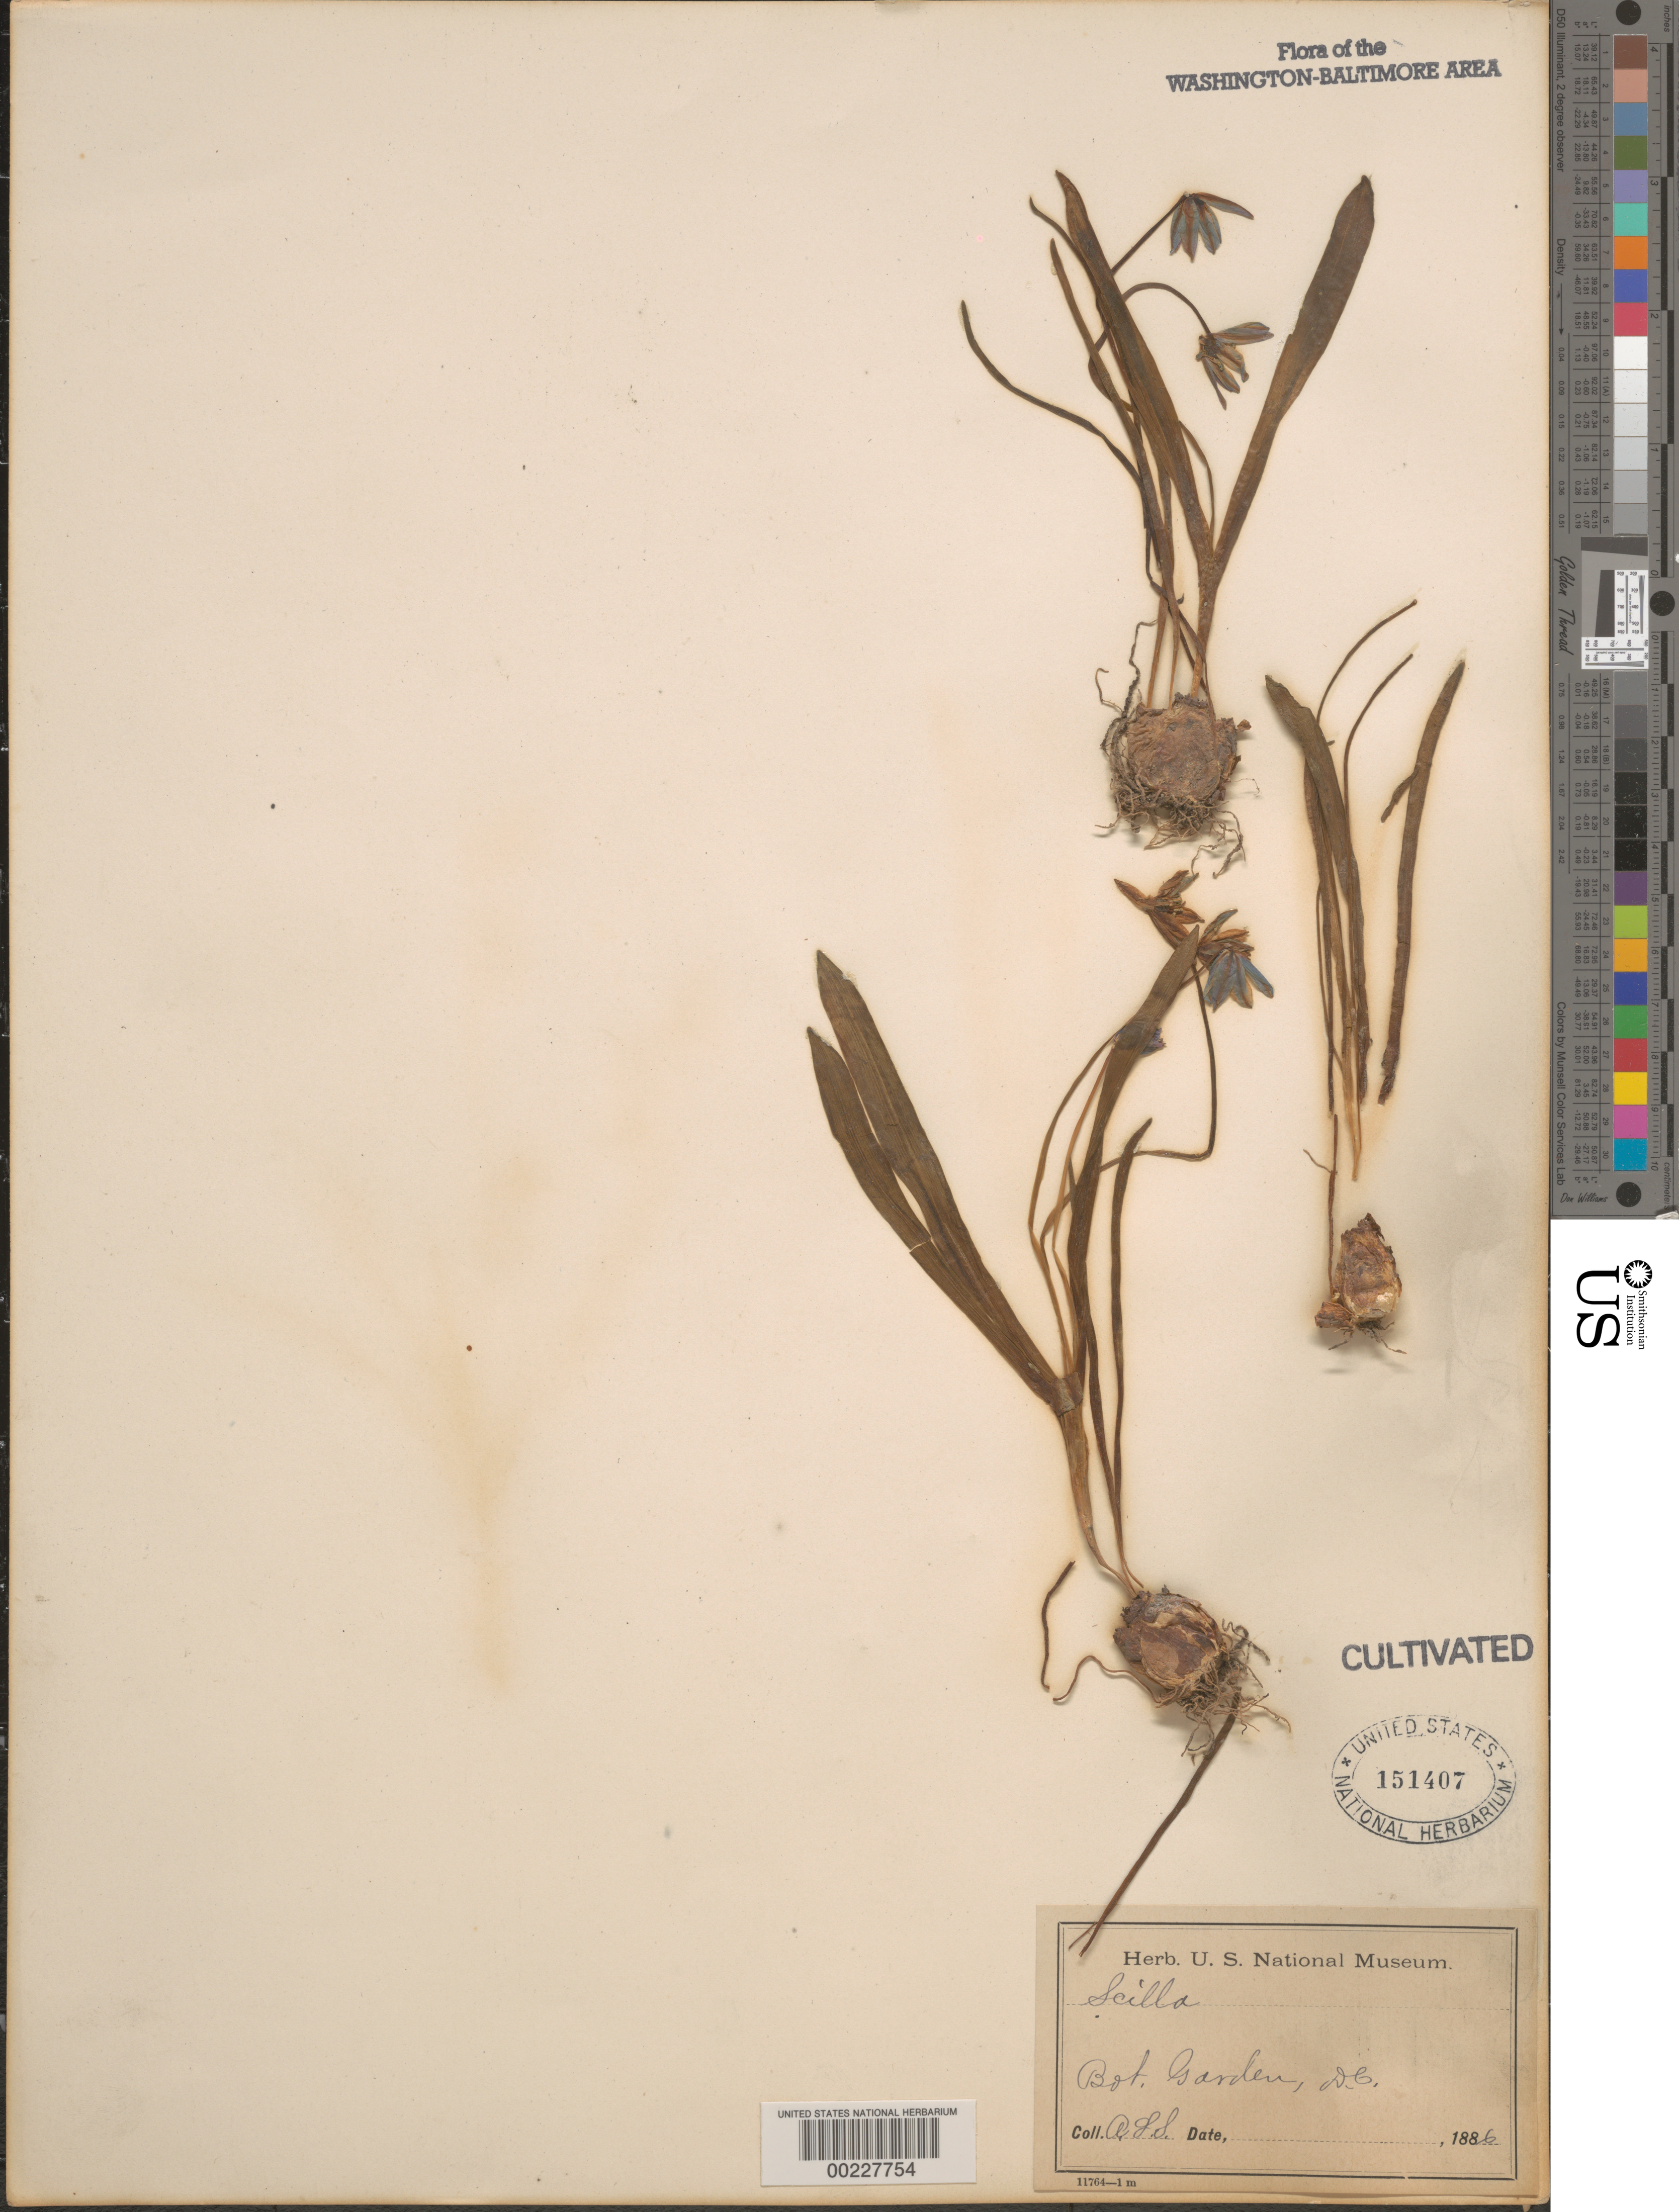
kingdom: Plantae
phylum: Tracheophyta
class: Liliopsida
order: Asparagales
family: Asparagaceae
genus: Scilla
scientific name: Scilla sp.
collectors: A. L. Schott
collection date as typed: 1886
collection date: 1886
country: United States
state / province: District of Columbia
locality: Botanical Gardens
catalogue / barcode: US 151407